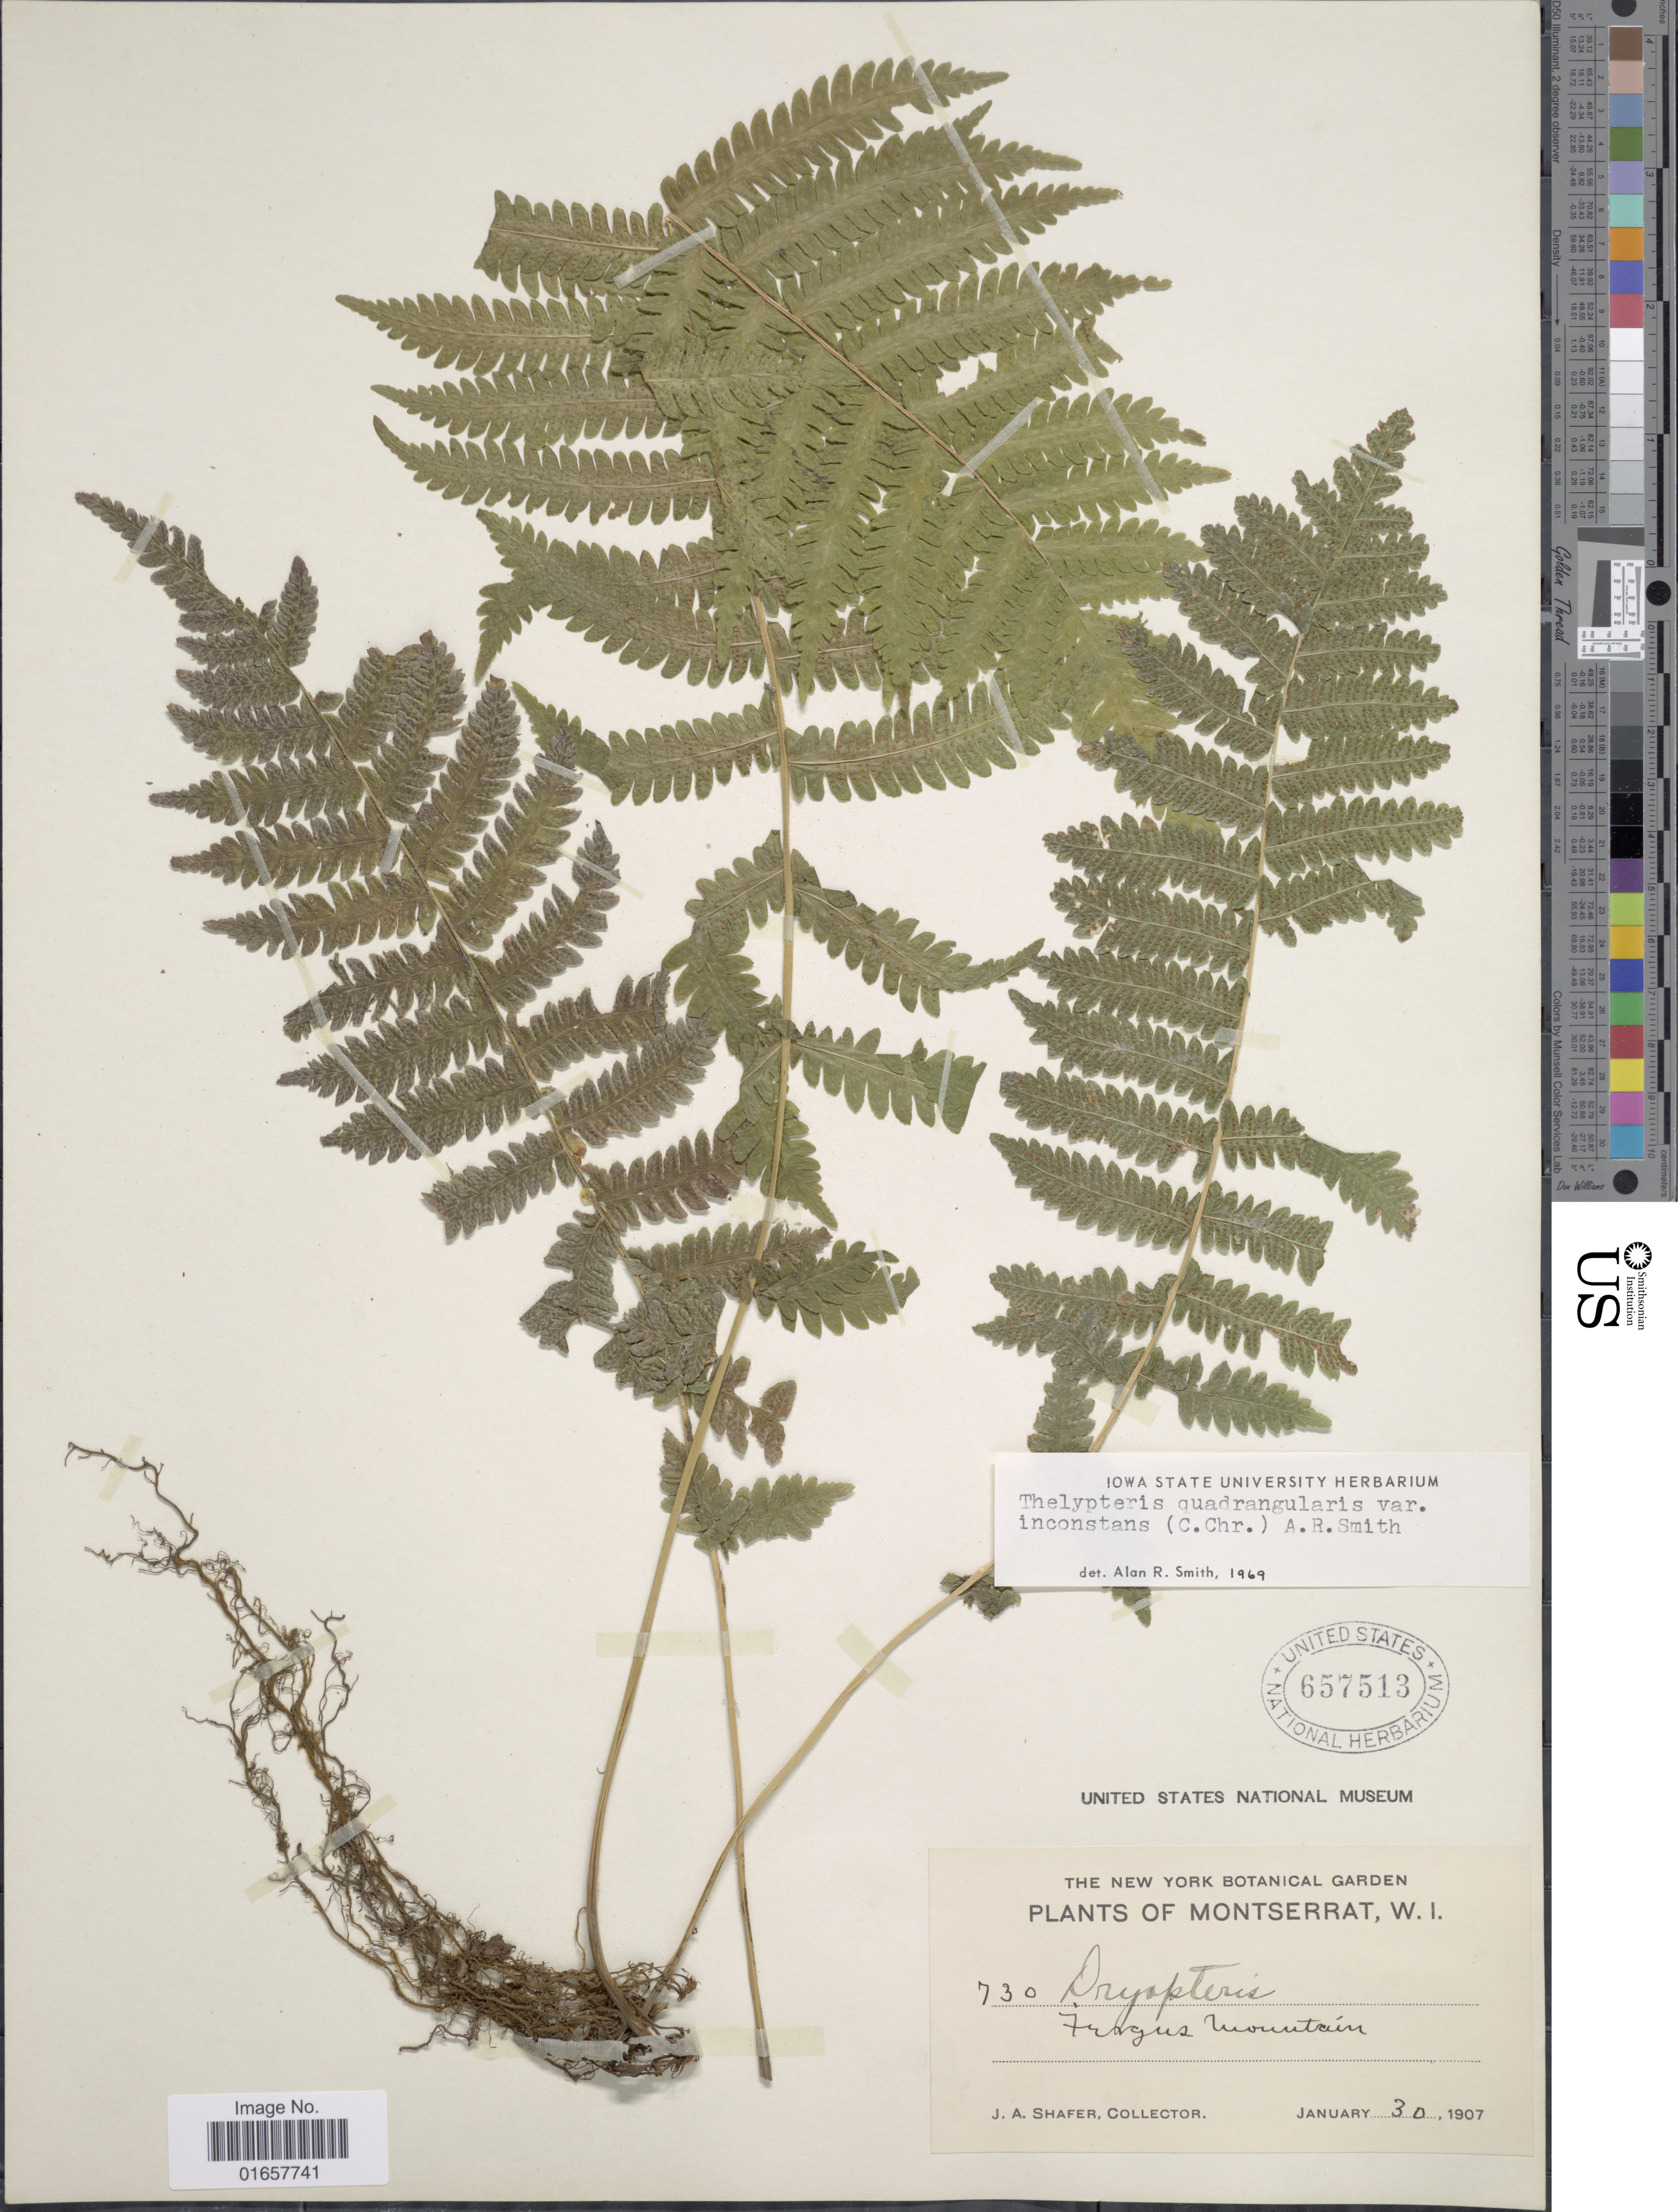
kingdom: Plantae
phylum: Tracheophyta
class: Polypodiopsida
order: Polypodiales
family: Thelypteridaceae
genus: Christella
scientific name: Christella hispidula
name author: (Decne.) Holttum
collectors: J. A. Shafer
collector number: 730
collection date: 1907-01-30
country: Montserrat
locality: Montserrat, W.I., Fergus Mountains.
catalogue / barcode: US 657513